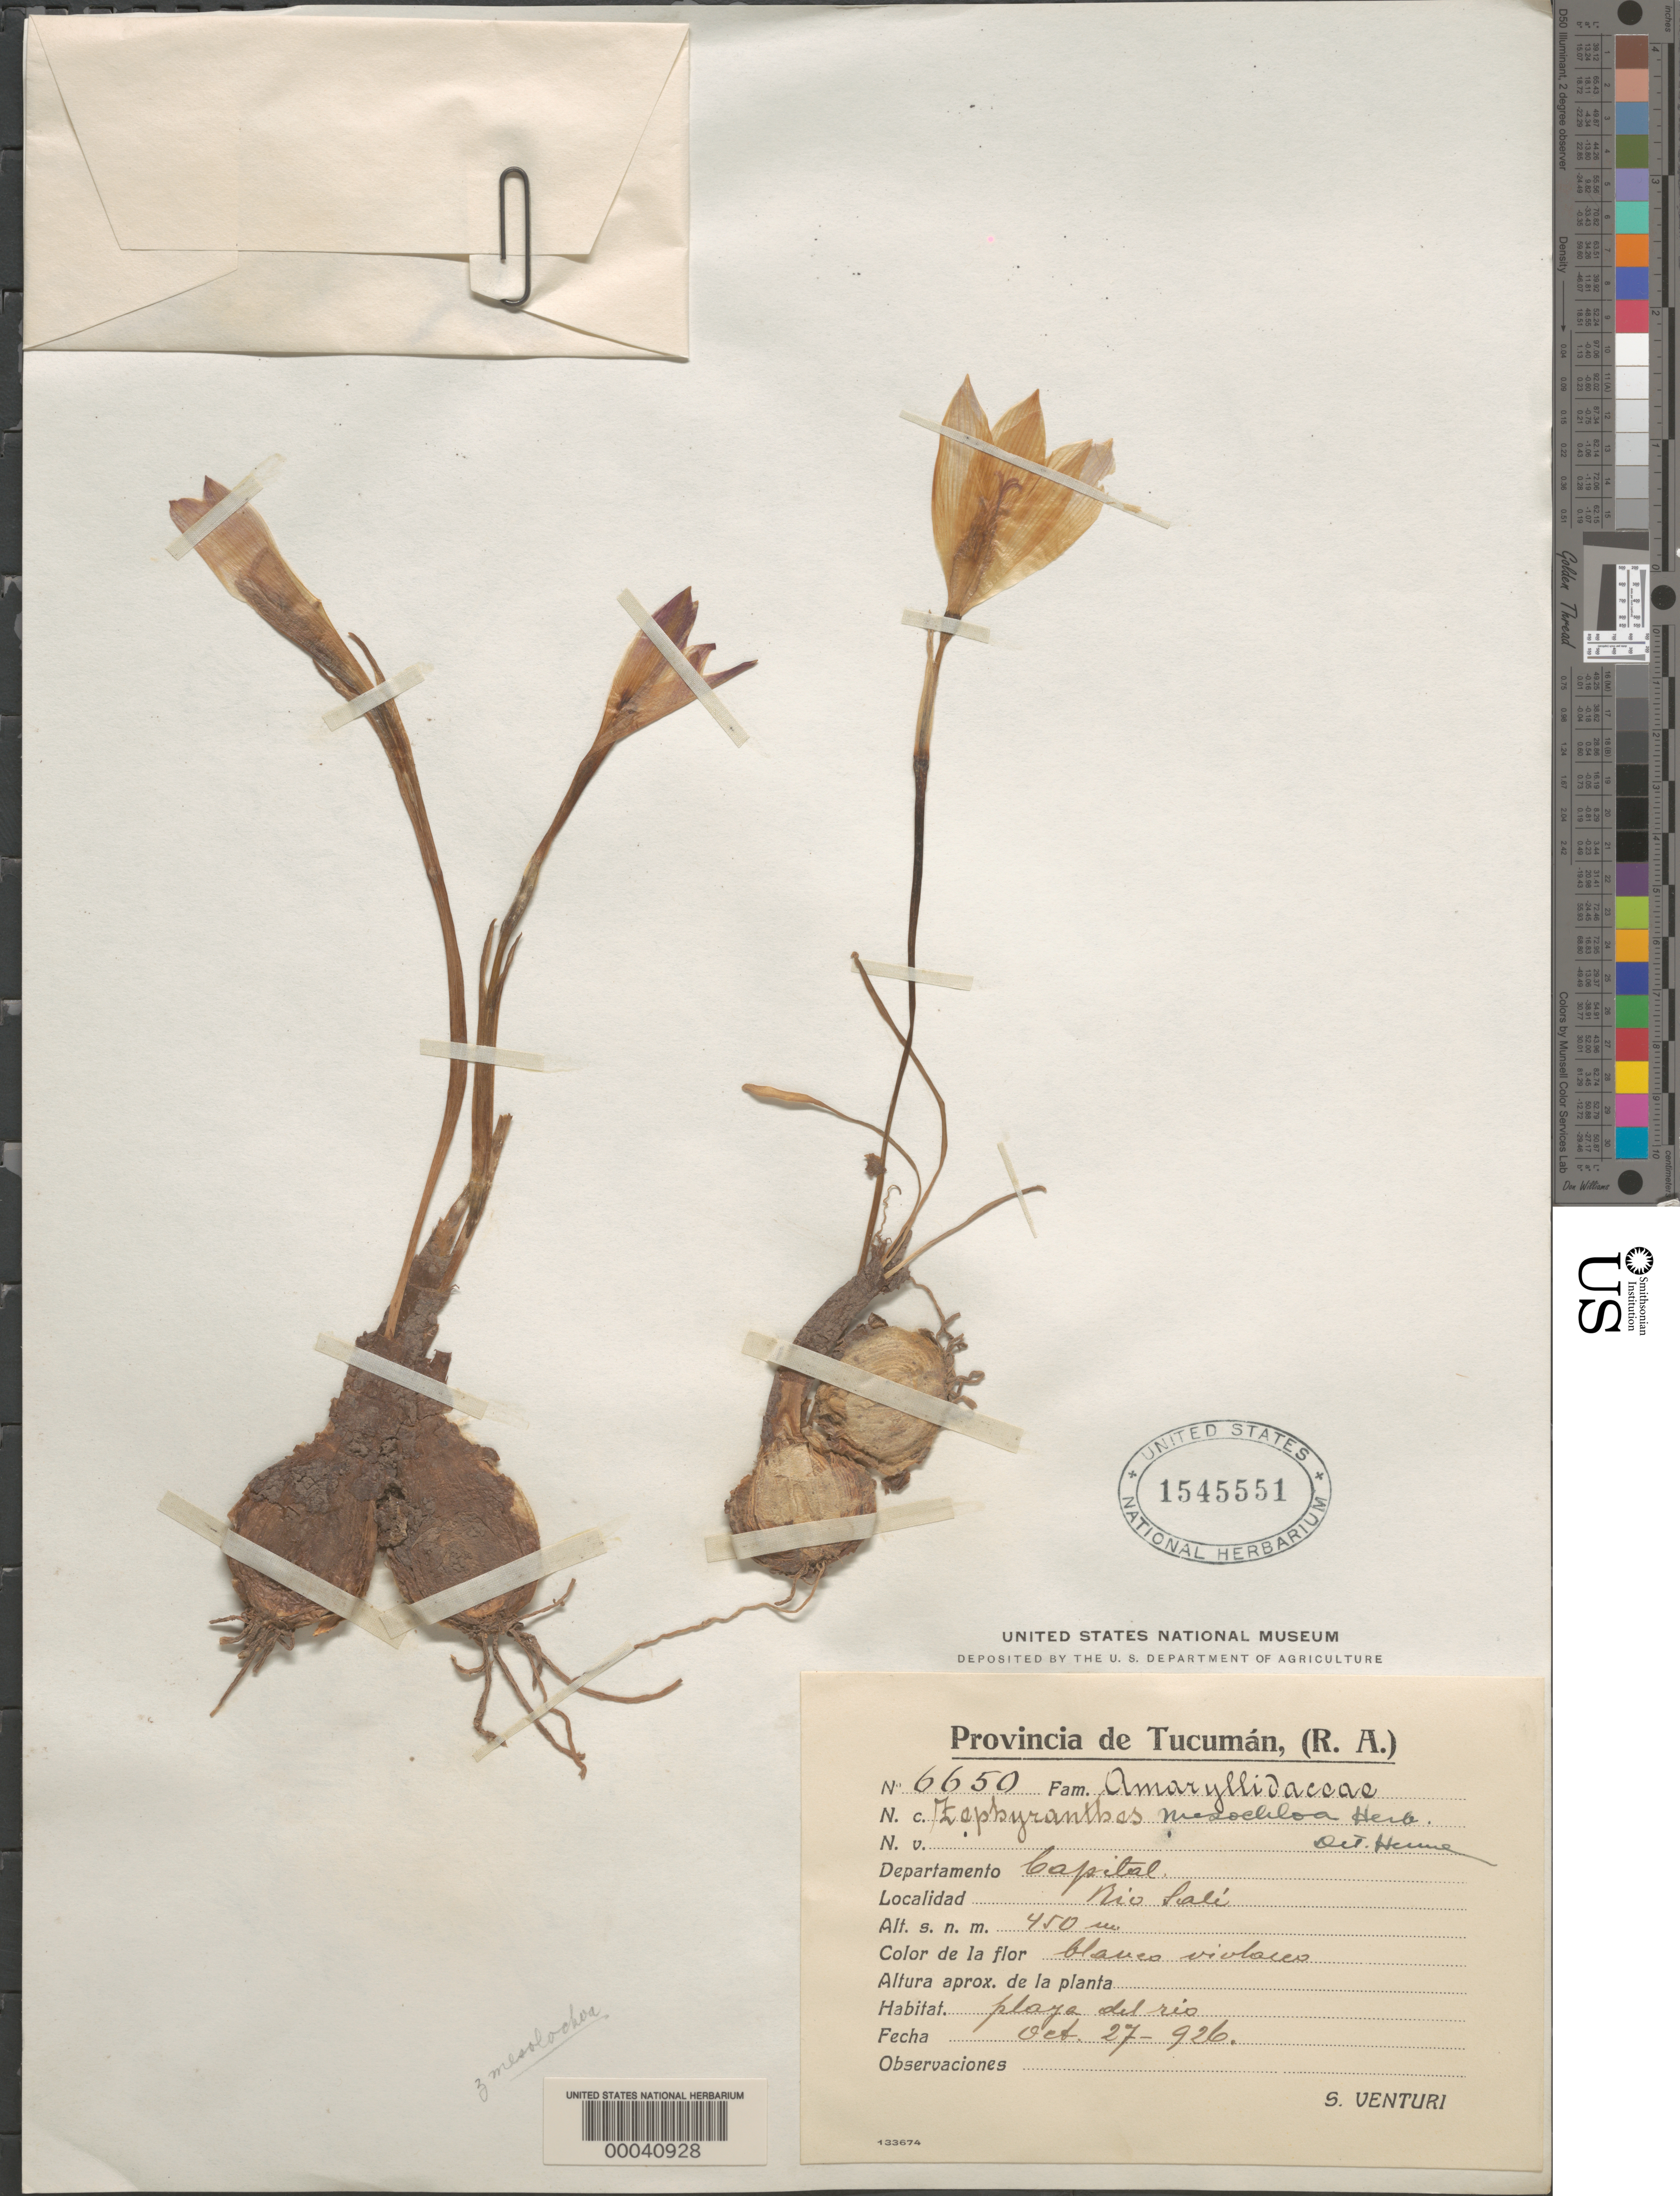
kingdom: Plantae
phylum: Tracheophyta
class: Liliopsida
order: Asparagales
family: Amaryllidaceae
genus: Zephyranthes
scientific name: Zephyranthes mesochloa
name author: Herb. ex Lindl.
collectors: S. Venturi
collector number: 6650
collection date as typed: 27 Oct 1926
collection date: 1926-10-27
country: Argentina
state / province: Tucumán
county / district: Capital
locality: Rio Sali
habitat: Shore of river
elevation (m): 450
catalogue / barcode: US 1545551